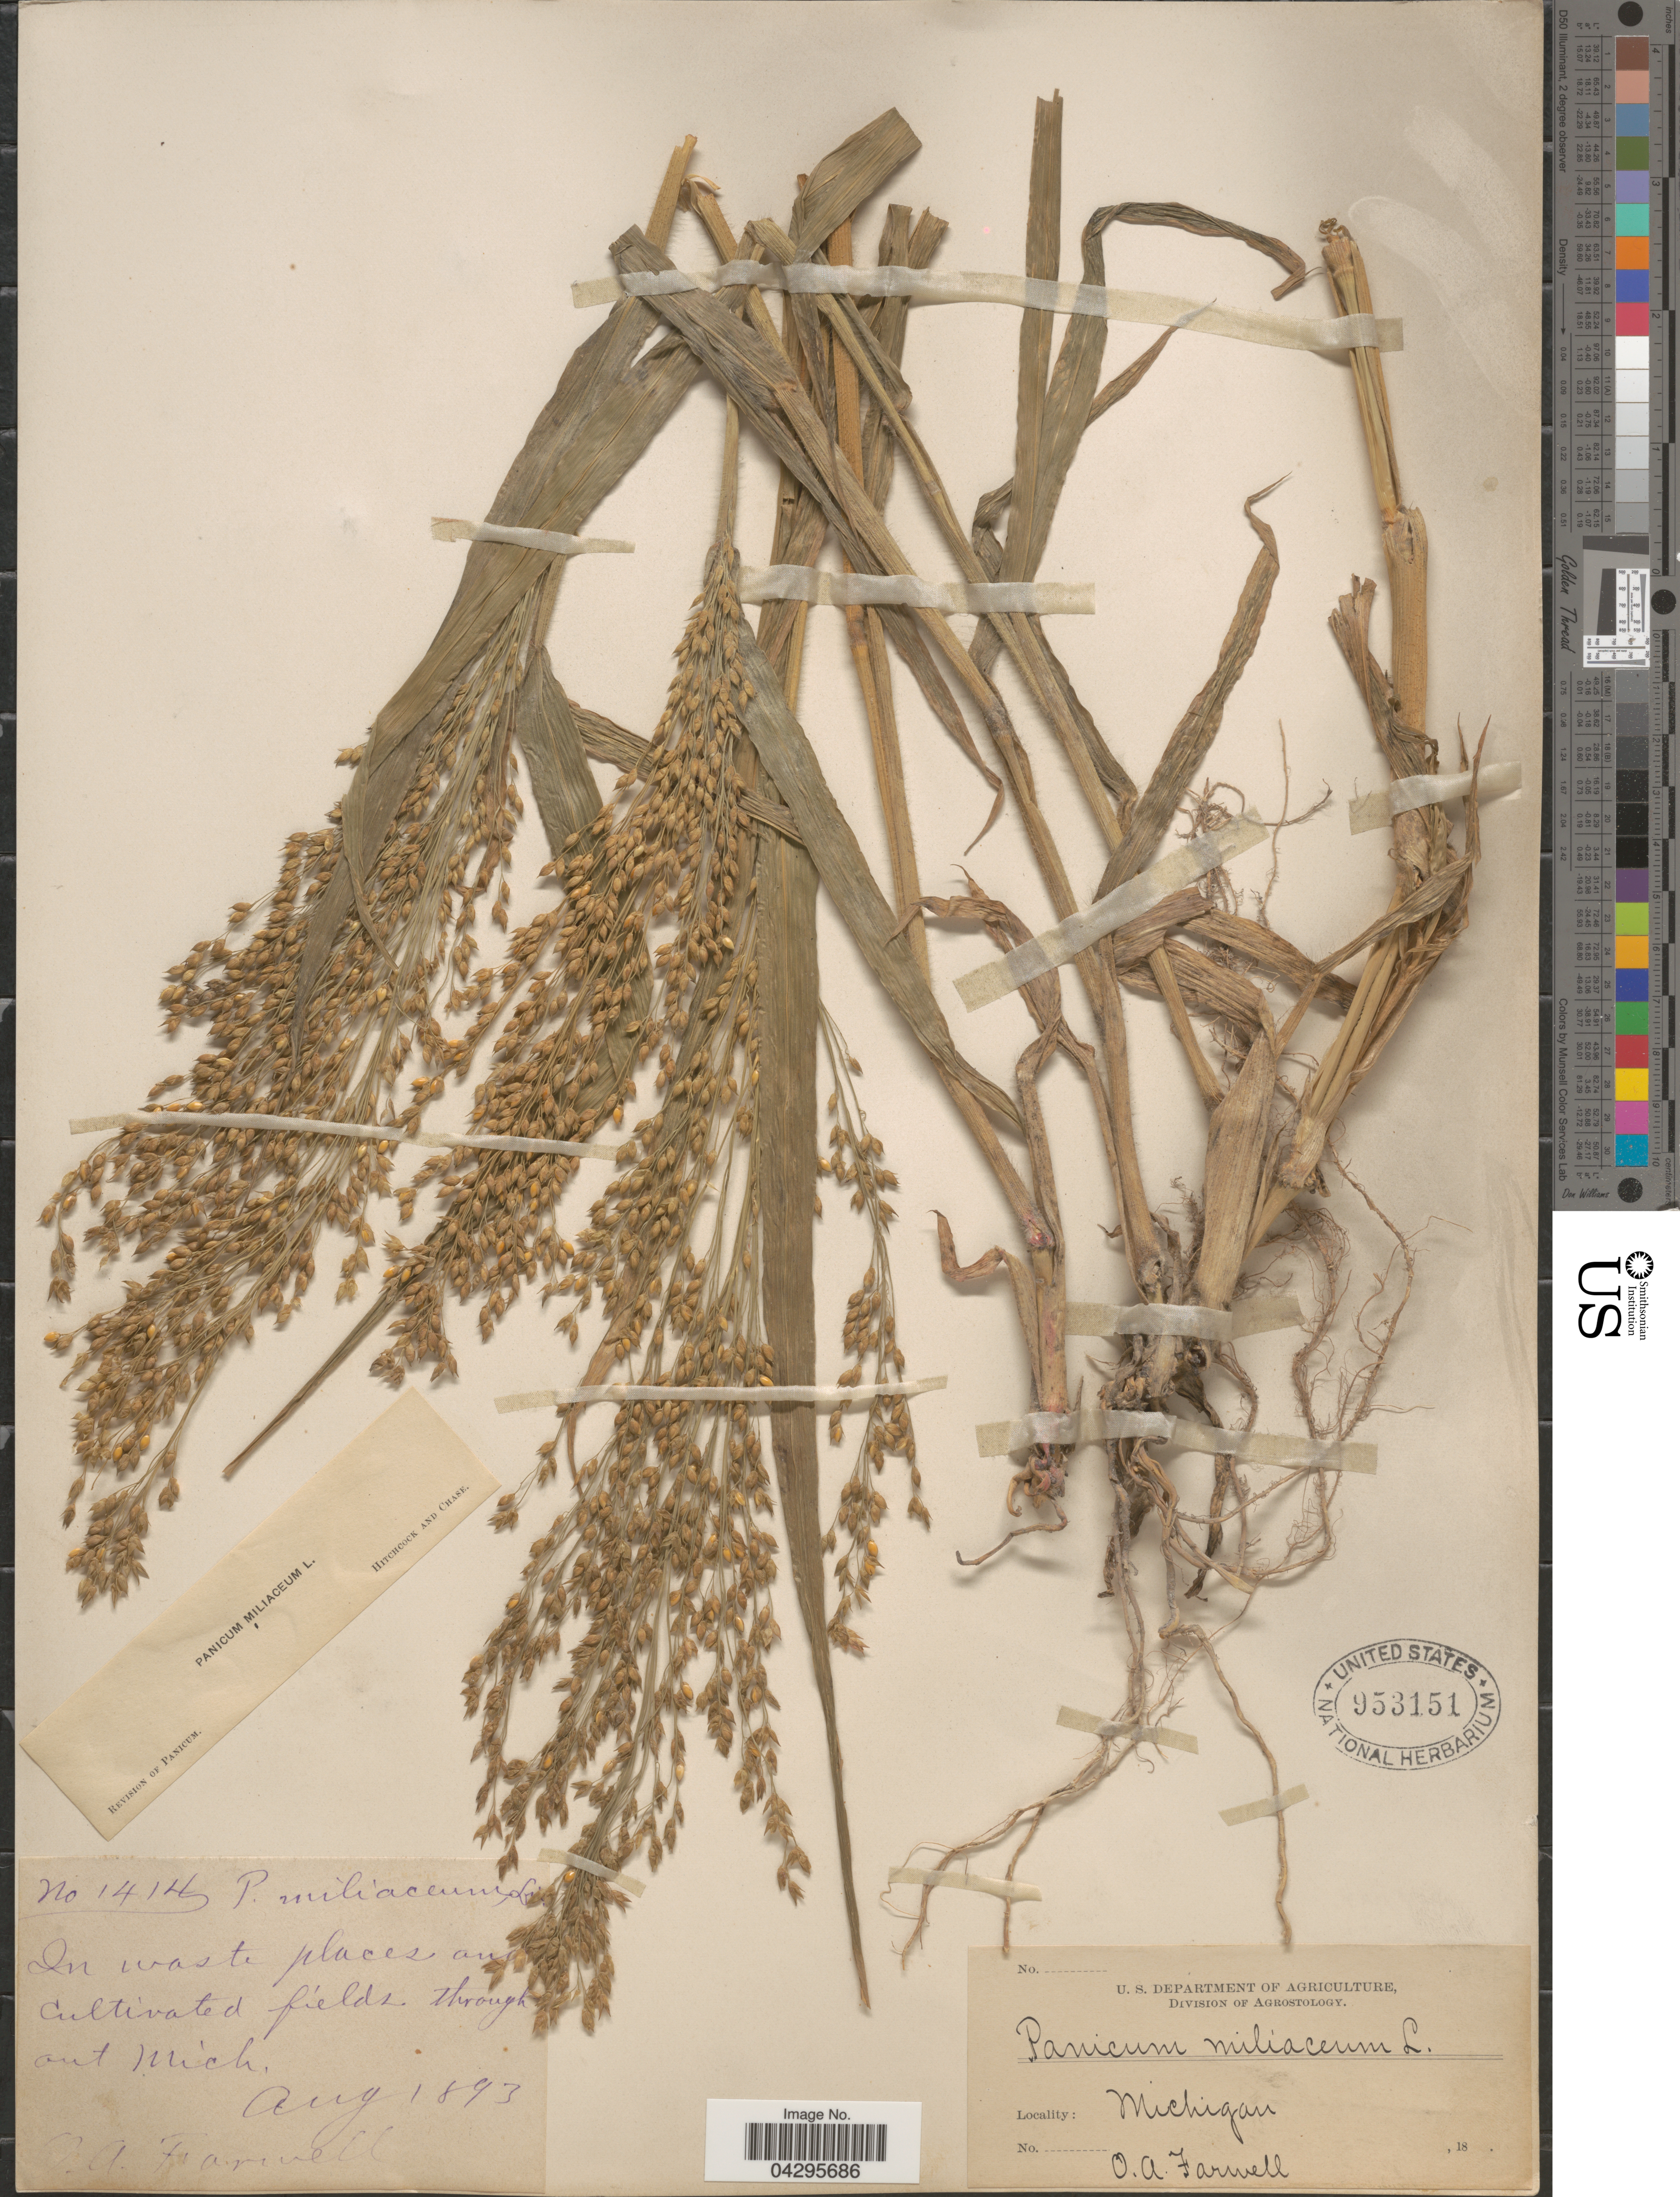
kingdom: Plantae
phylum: Tracheophyta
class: Liliopsida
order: Poales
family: Poaceae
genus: Panicum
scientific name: Panicum miliaceum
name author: L.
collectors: O. Farwell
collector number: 1414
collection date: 1893-08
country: United States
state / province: Michigan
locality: In waste places and cultivated fields through out Mich.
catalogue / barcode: US 953151